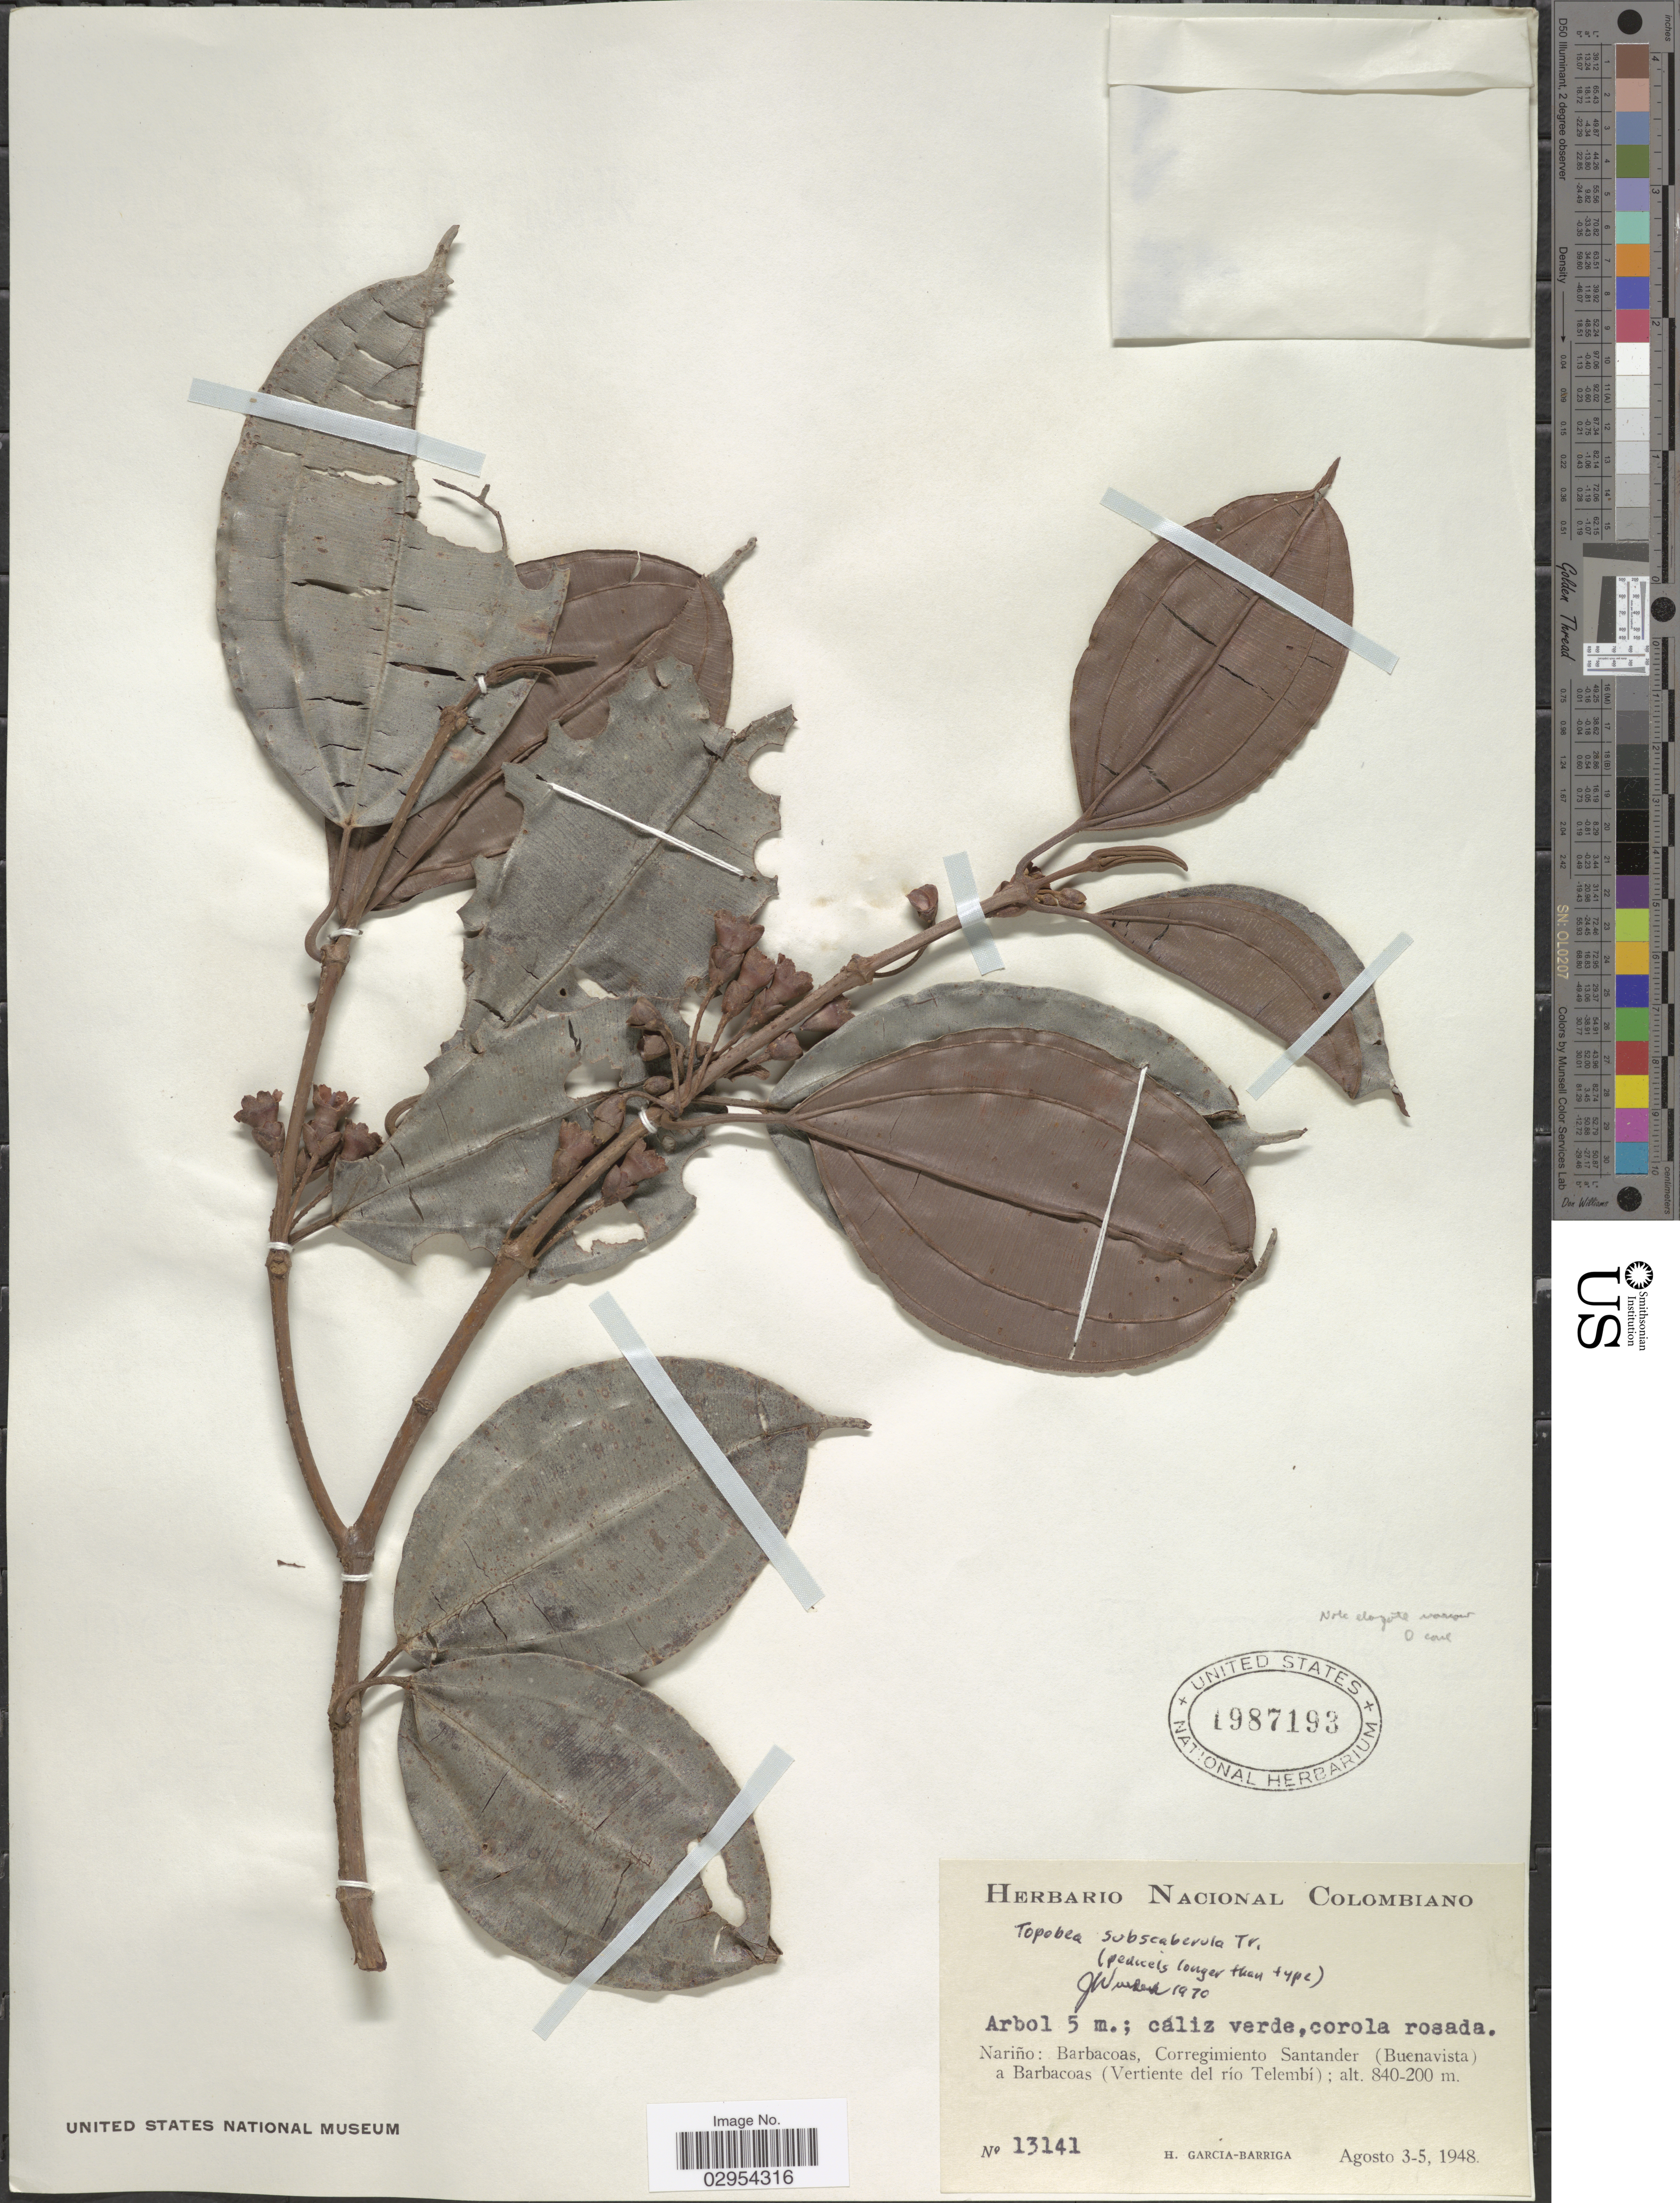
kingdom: Plantae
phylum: Tracheophyta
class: Magnoliopsida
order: Myrtales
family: Melastomataceae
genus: Topobea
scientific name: Topobea subscaberula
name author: Triana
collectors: H. García Barriga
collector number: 13141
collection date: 1948-08-03/1948-08-05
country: Colombia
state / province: Nariño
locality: Barbacoas, Corregimiento Santander (Buenavista) a Barbacoas (Vertiente del río Telembí).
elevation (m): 200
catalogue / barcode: US 1987193